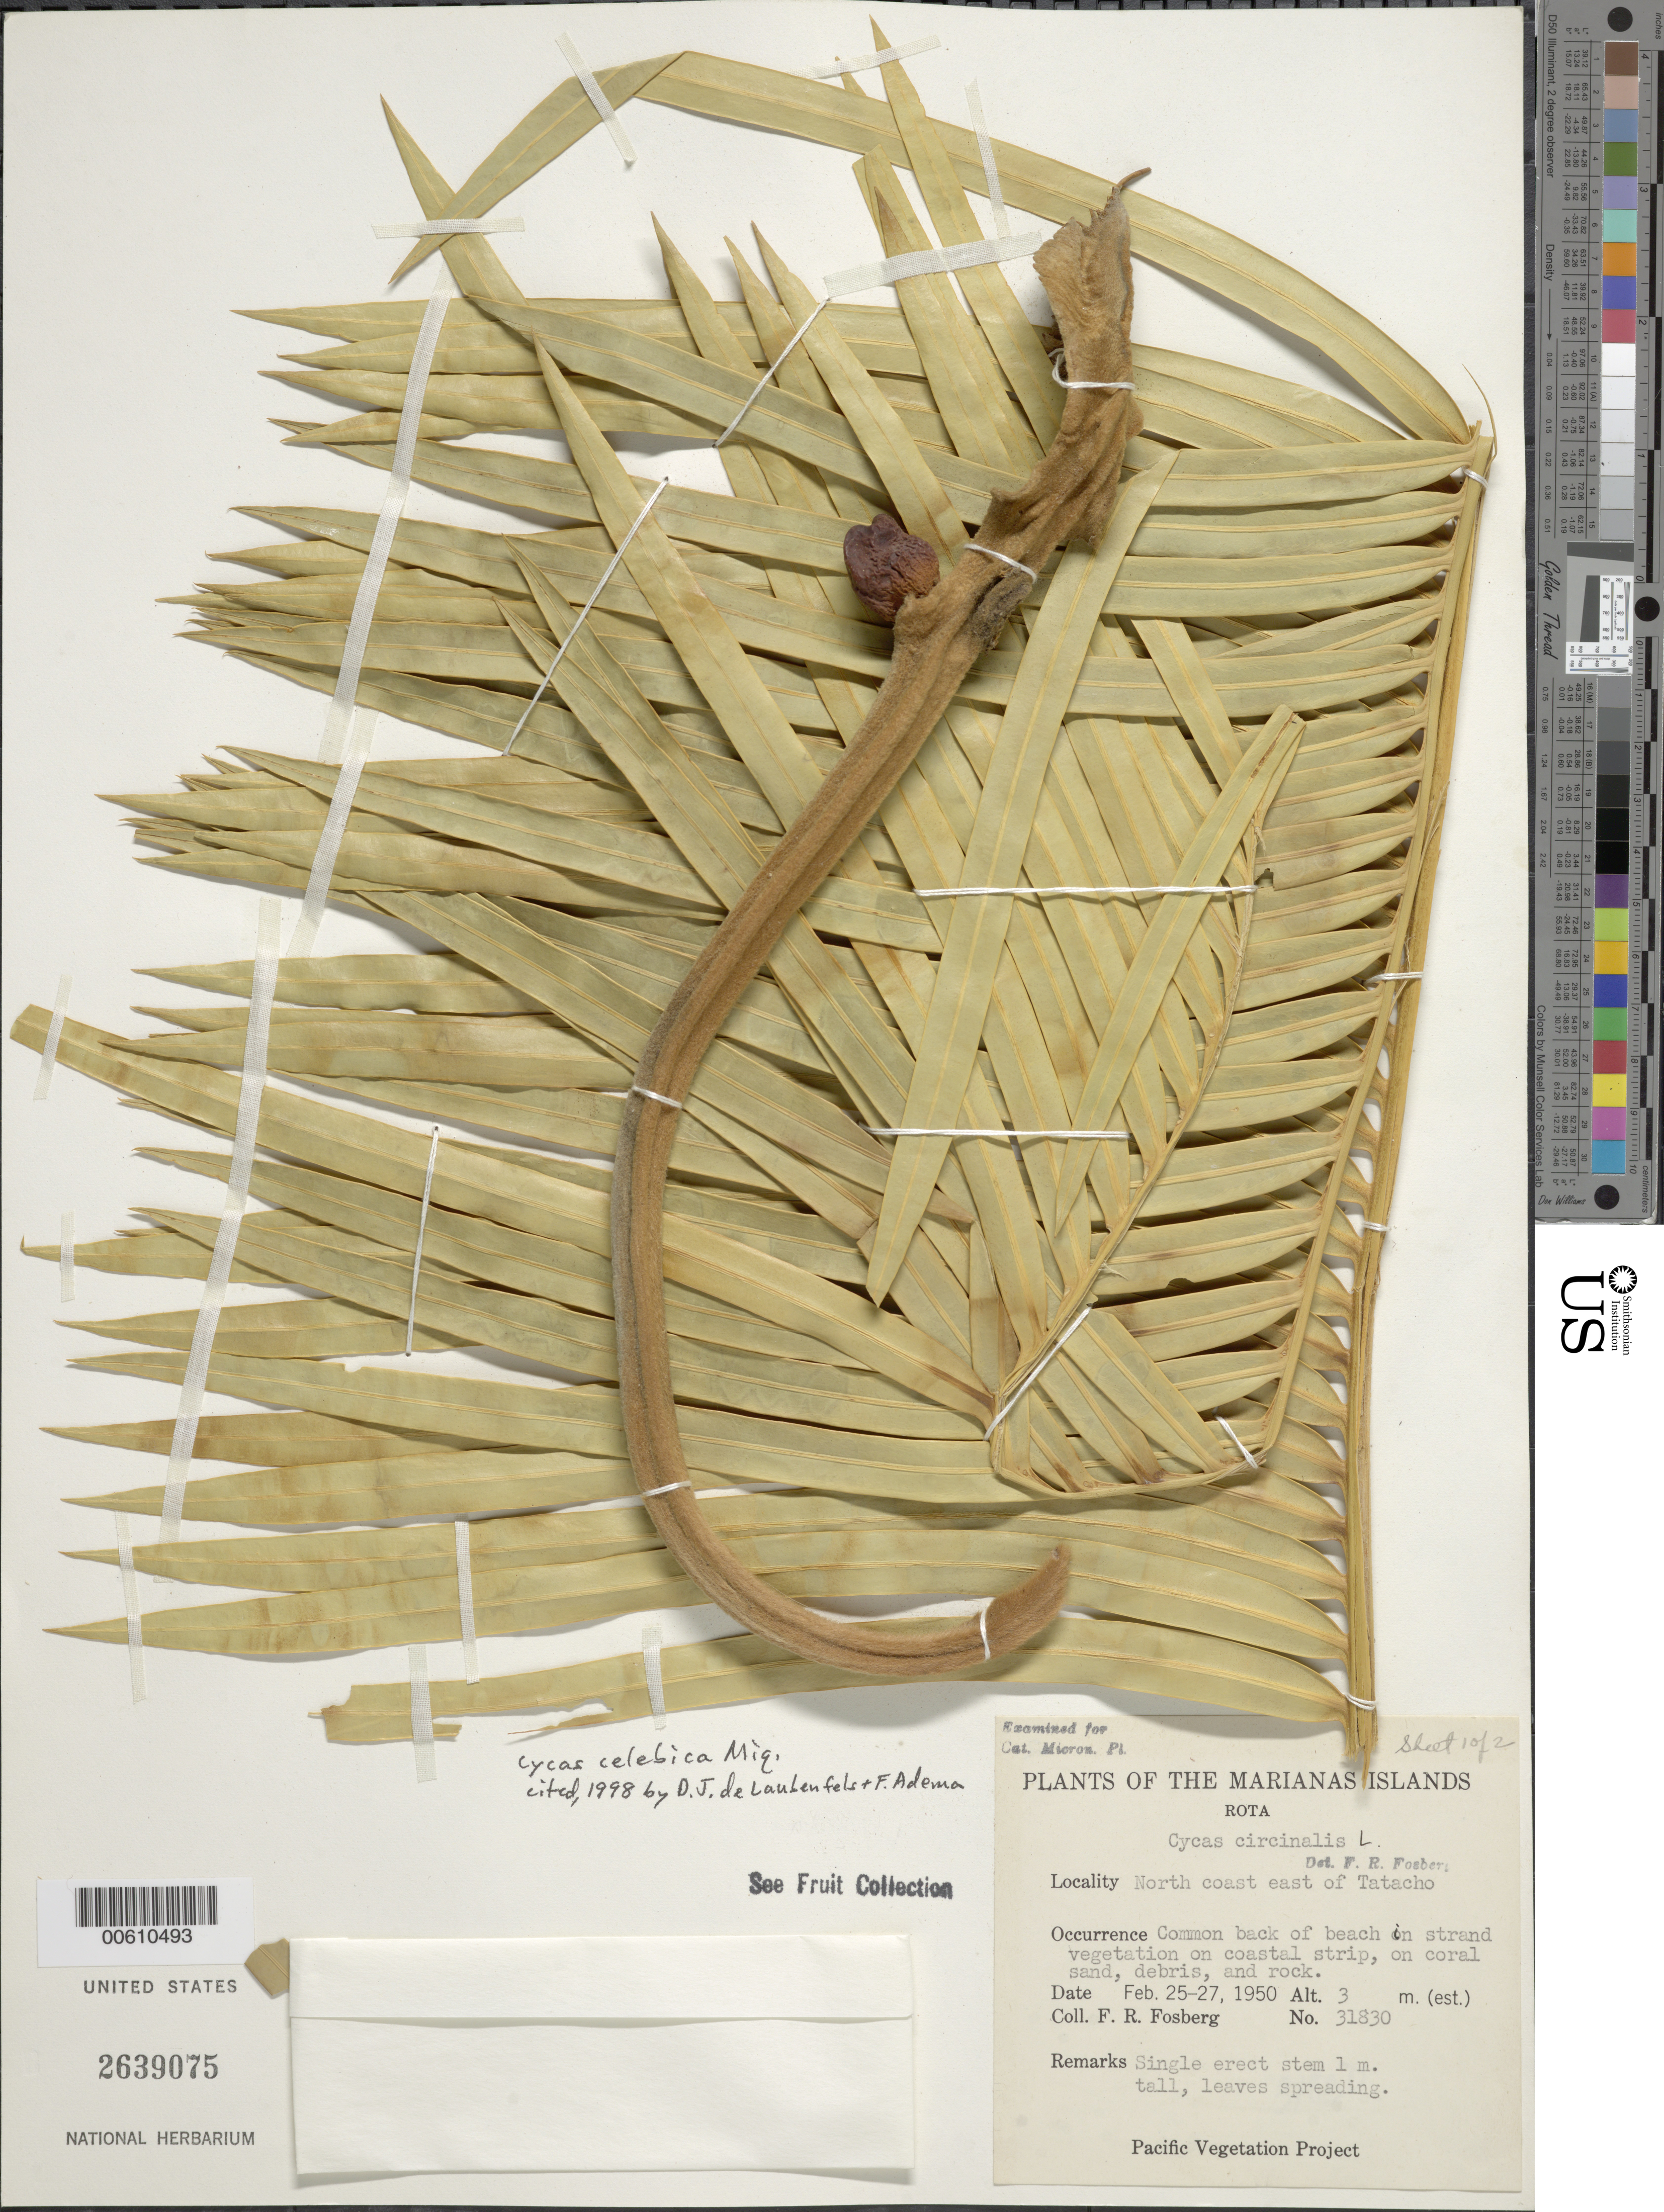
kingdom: Plantae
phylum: Tracheophyta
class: Cycadopsida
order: Cycadales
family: Cycadaceae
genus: Cycas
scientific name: Cycas celebica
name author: Miq.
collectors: F. R. Fosberg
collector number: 31830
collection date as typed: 25 Feb 1950 to 27 Feb 1950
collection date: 1950-02-25/1950-02-27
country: Northern Mariana Islands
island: Rota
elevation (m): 3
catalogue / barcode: US 2639075